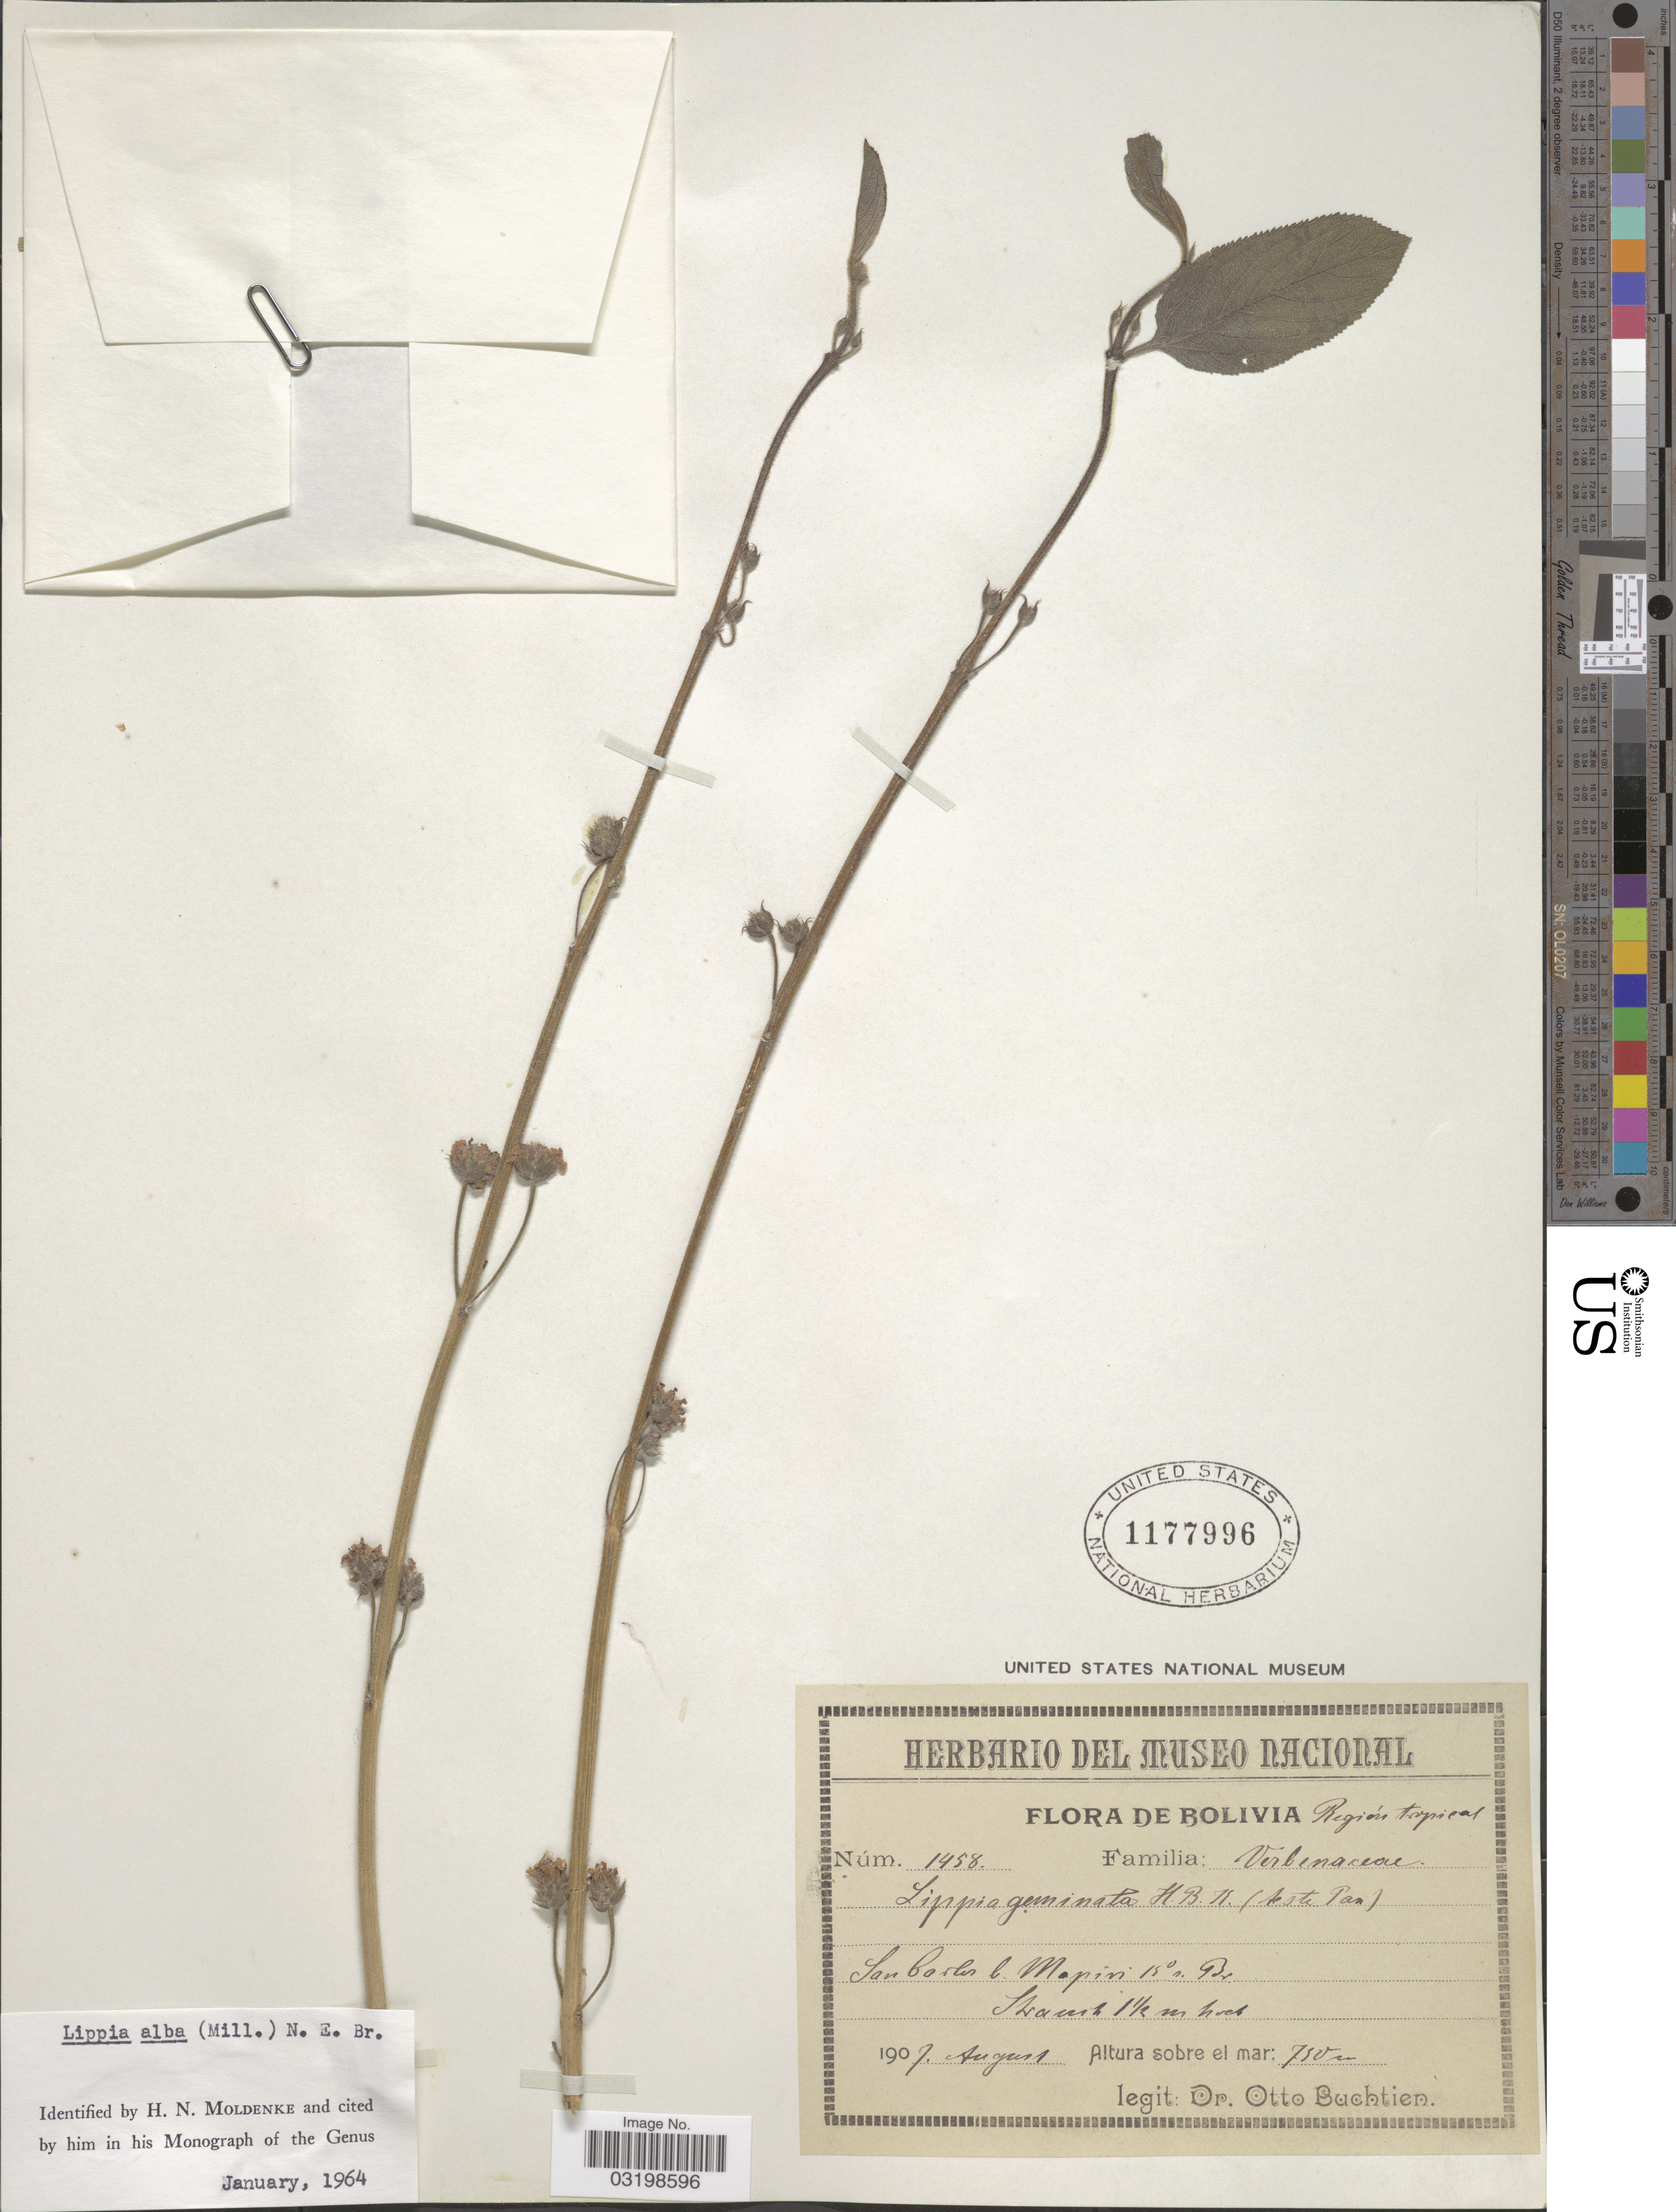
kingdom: Plantae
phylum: Tracheophyta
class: Magnoliopsida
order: Lamiales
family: Verbenaceae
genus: Lippia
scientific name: Lippia alba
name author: (Mill.) N.E. Br. ex Britton & P. Wilson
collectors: O. Buchtien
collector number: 1458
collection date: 1907-08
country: Bolivia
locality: Región tropical, San Carlos l. Mapiri 15° s. Br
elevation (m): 750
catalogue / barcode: US 1177996